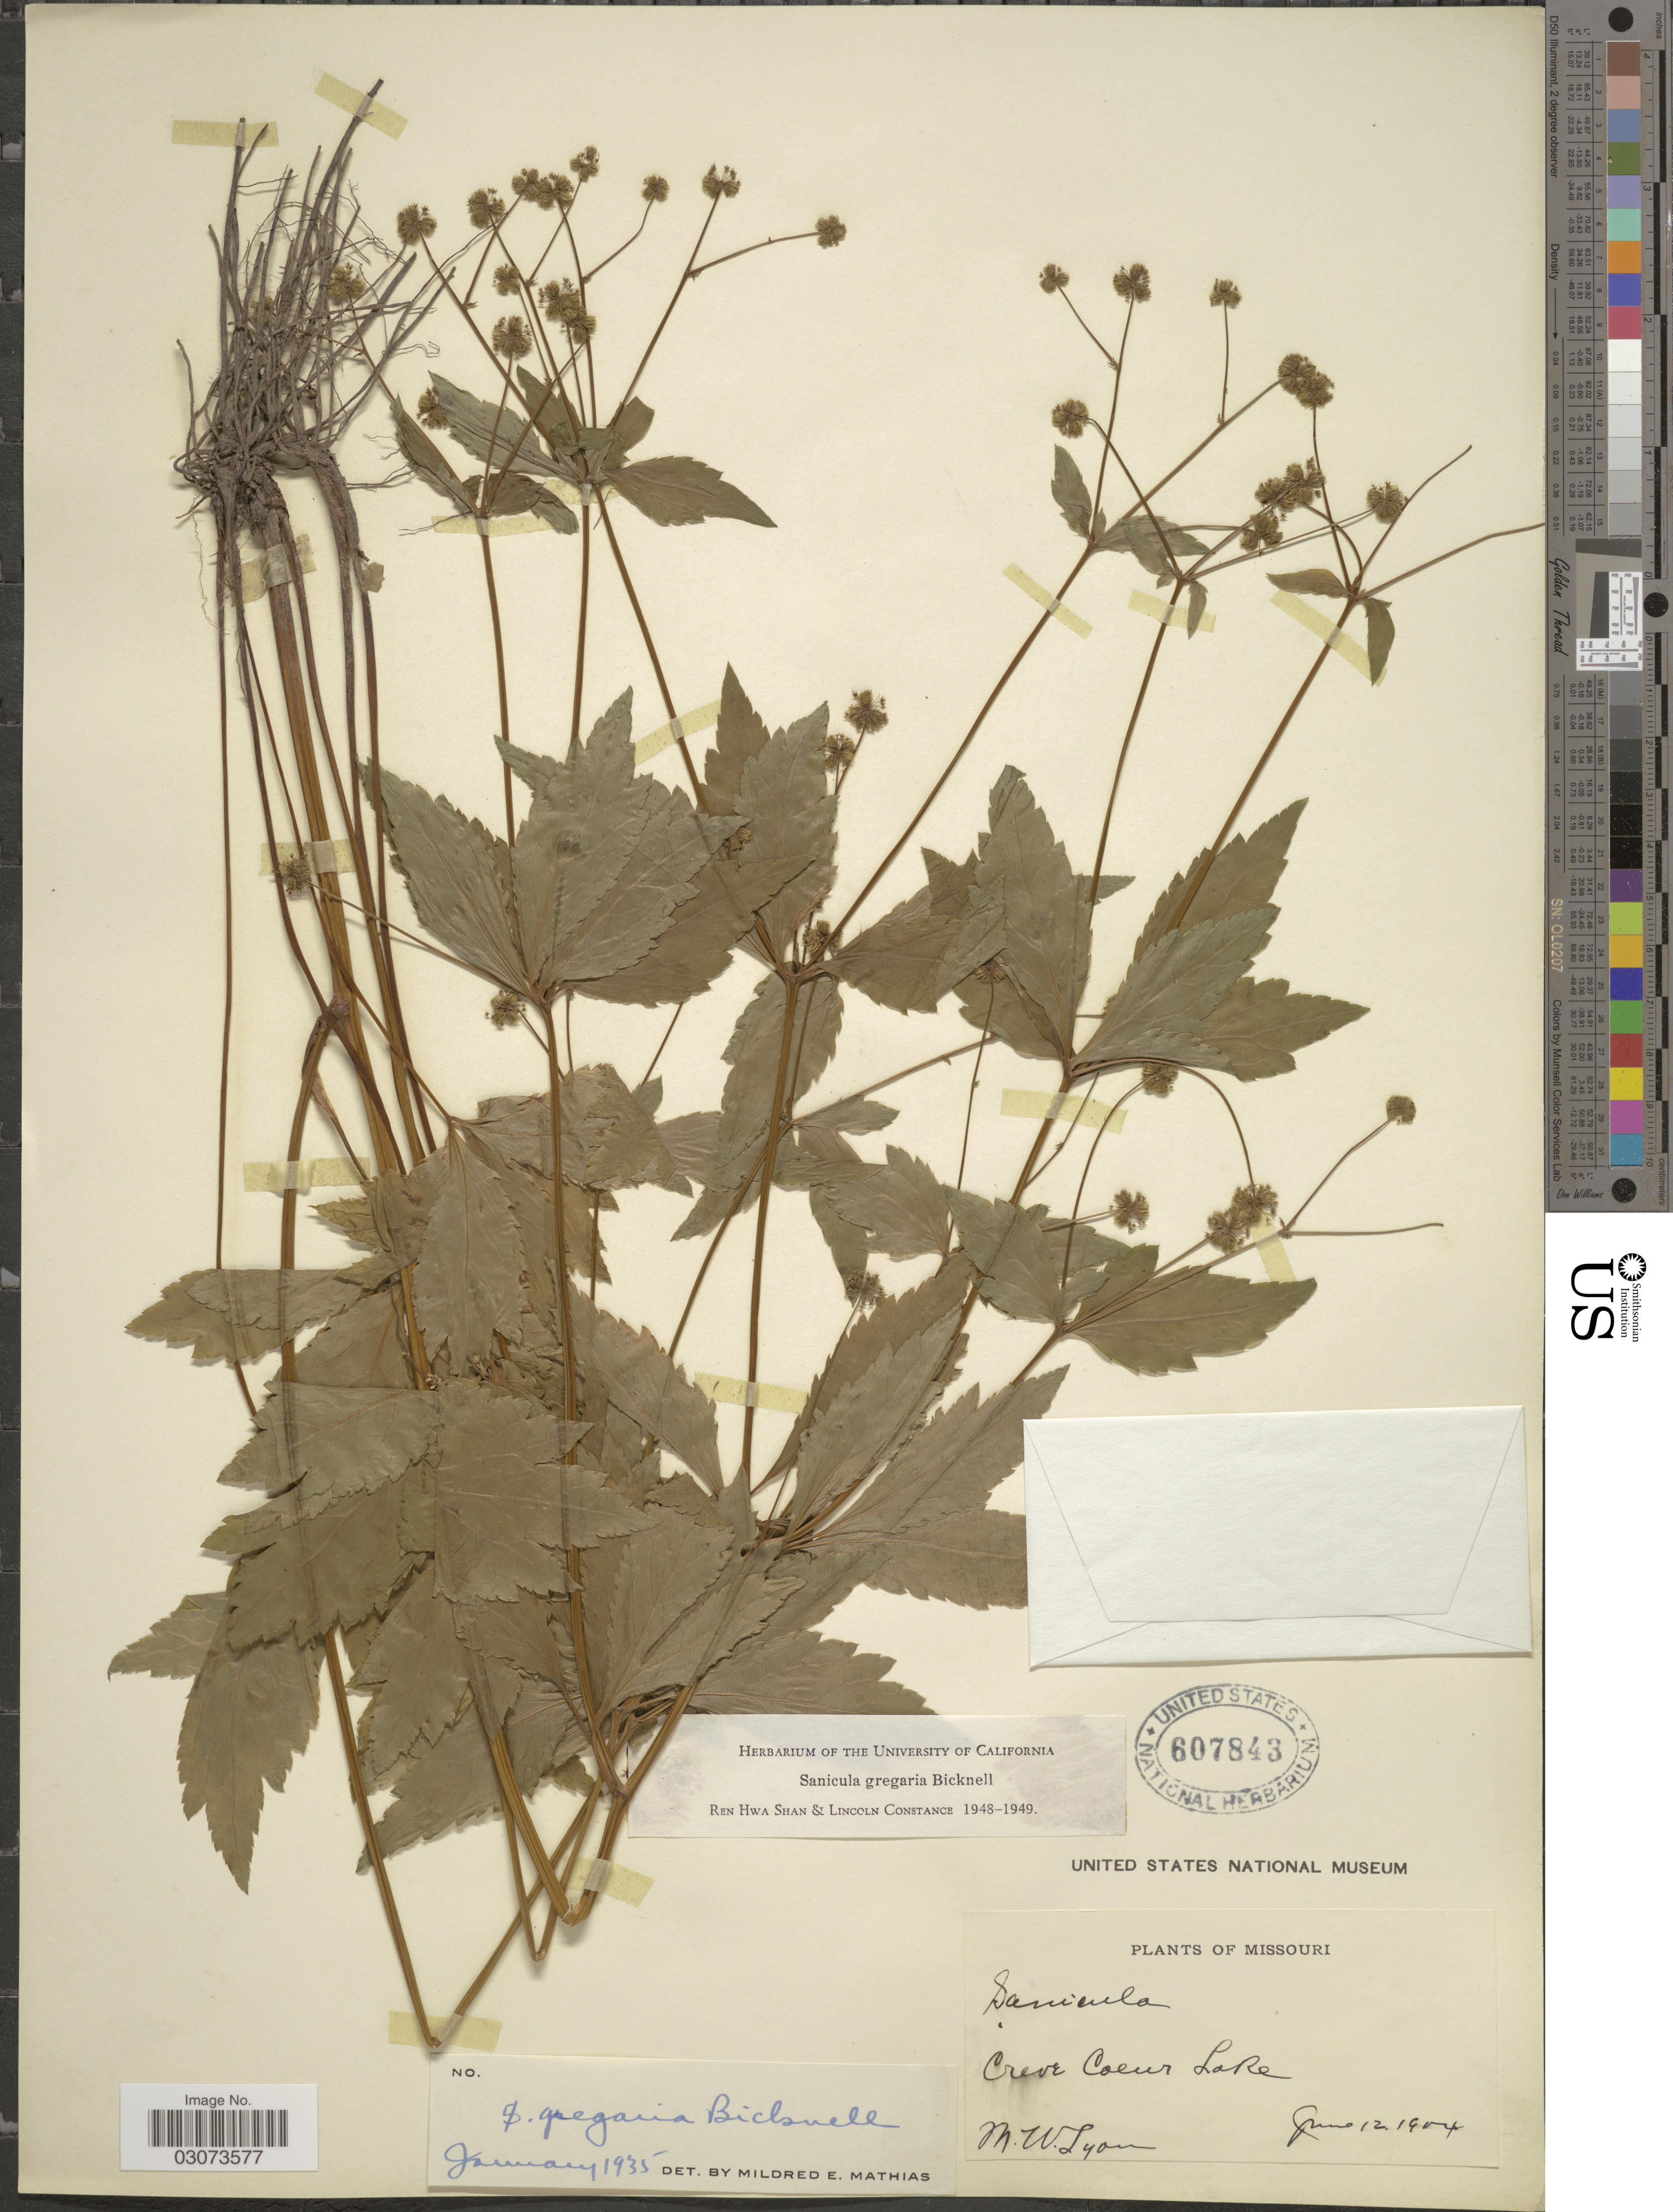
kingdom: Plantae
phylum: Tracheophyta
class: Magnoliopsida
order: Apiales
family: Apiaceae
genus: Sanicula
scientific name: Sanicula gregaria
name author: E.P. Bicknell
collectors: M. W. Lyon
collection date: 1904-06-12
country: United States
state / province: Missouri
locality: Creve Coeur Lake.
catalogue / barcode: US 607843